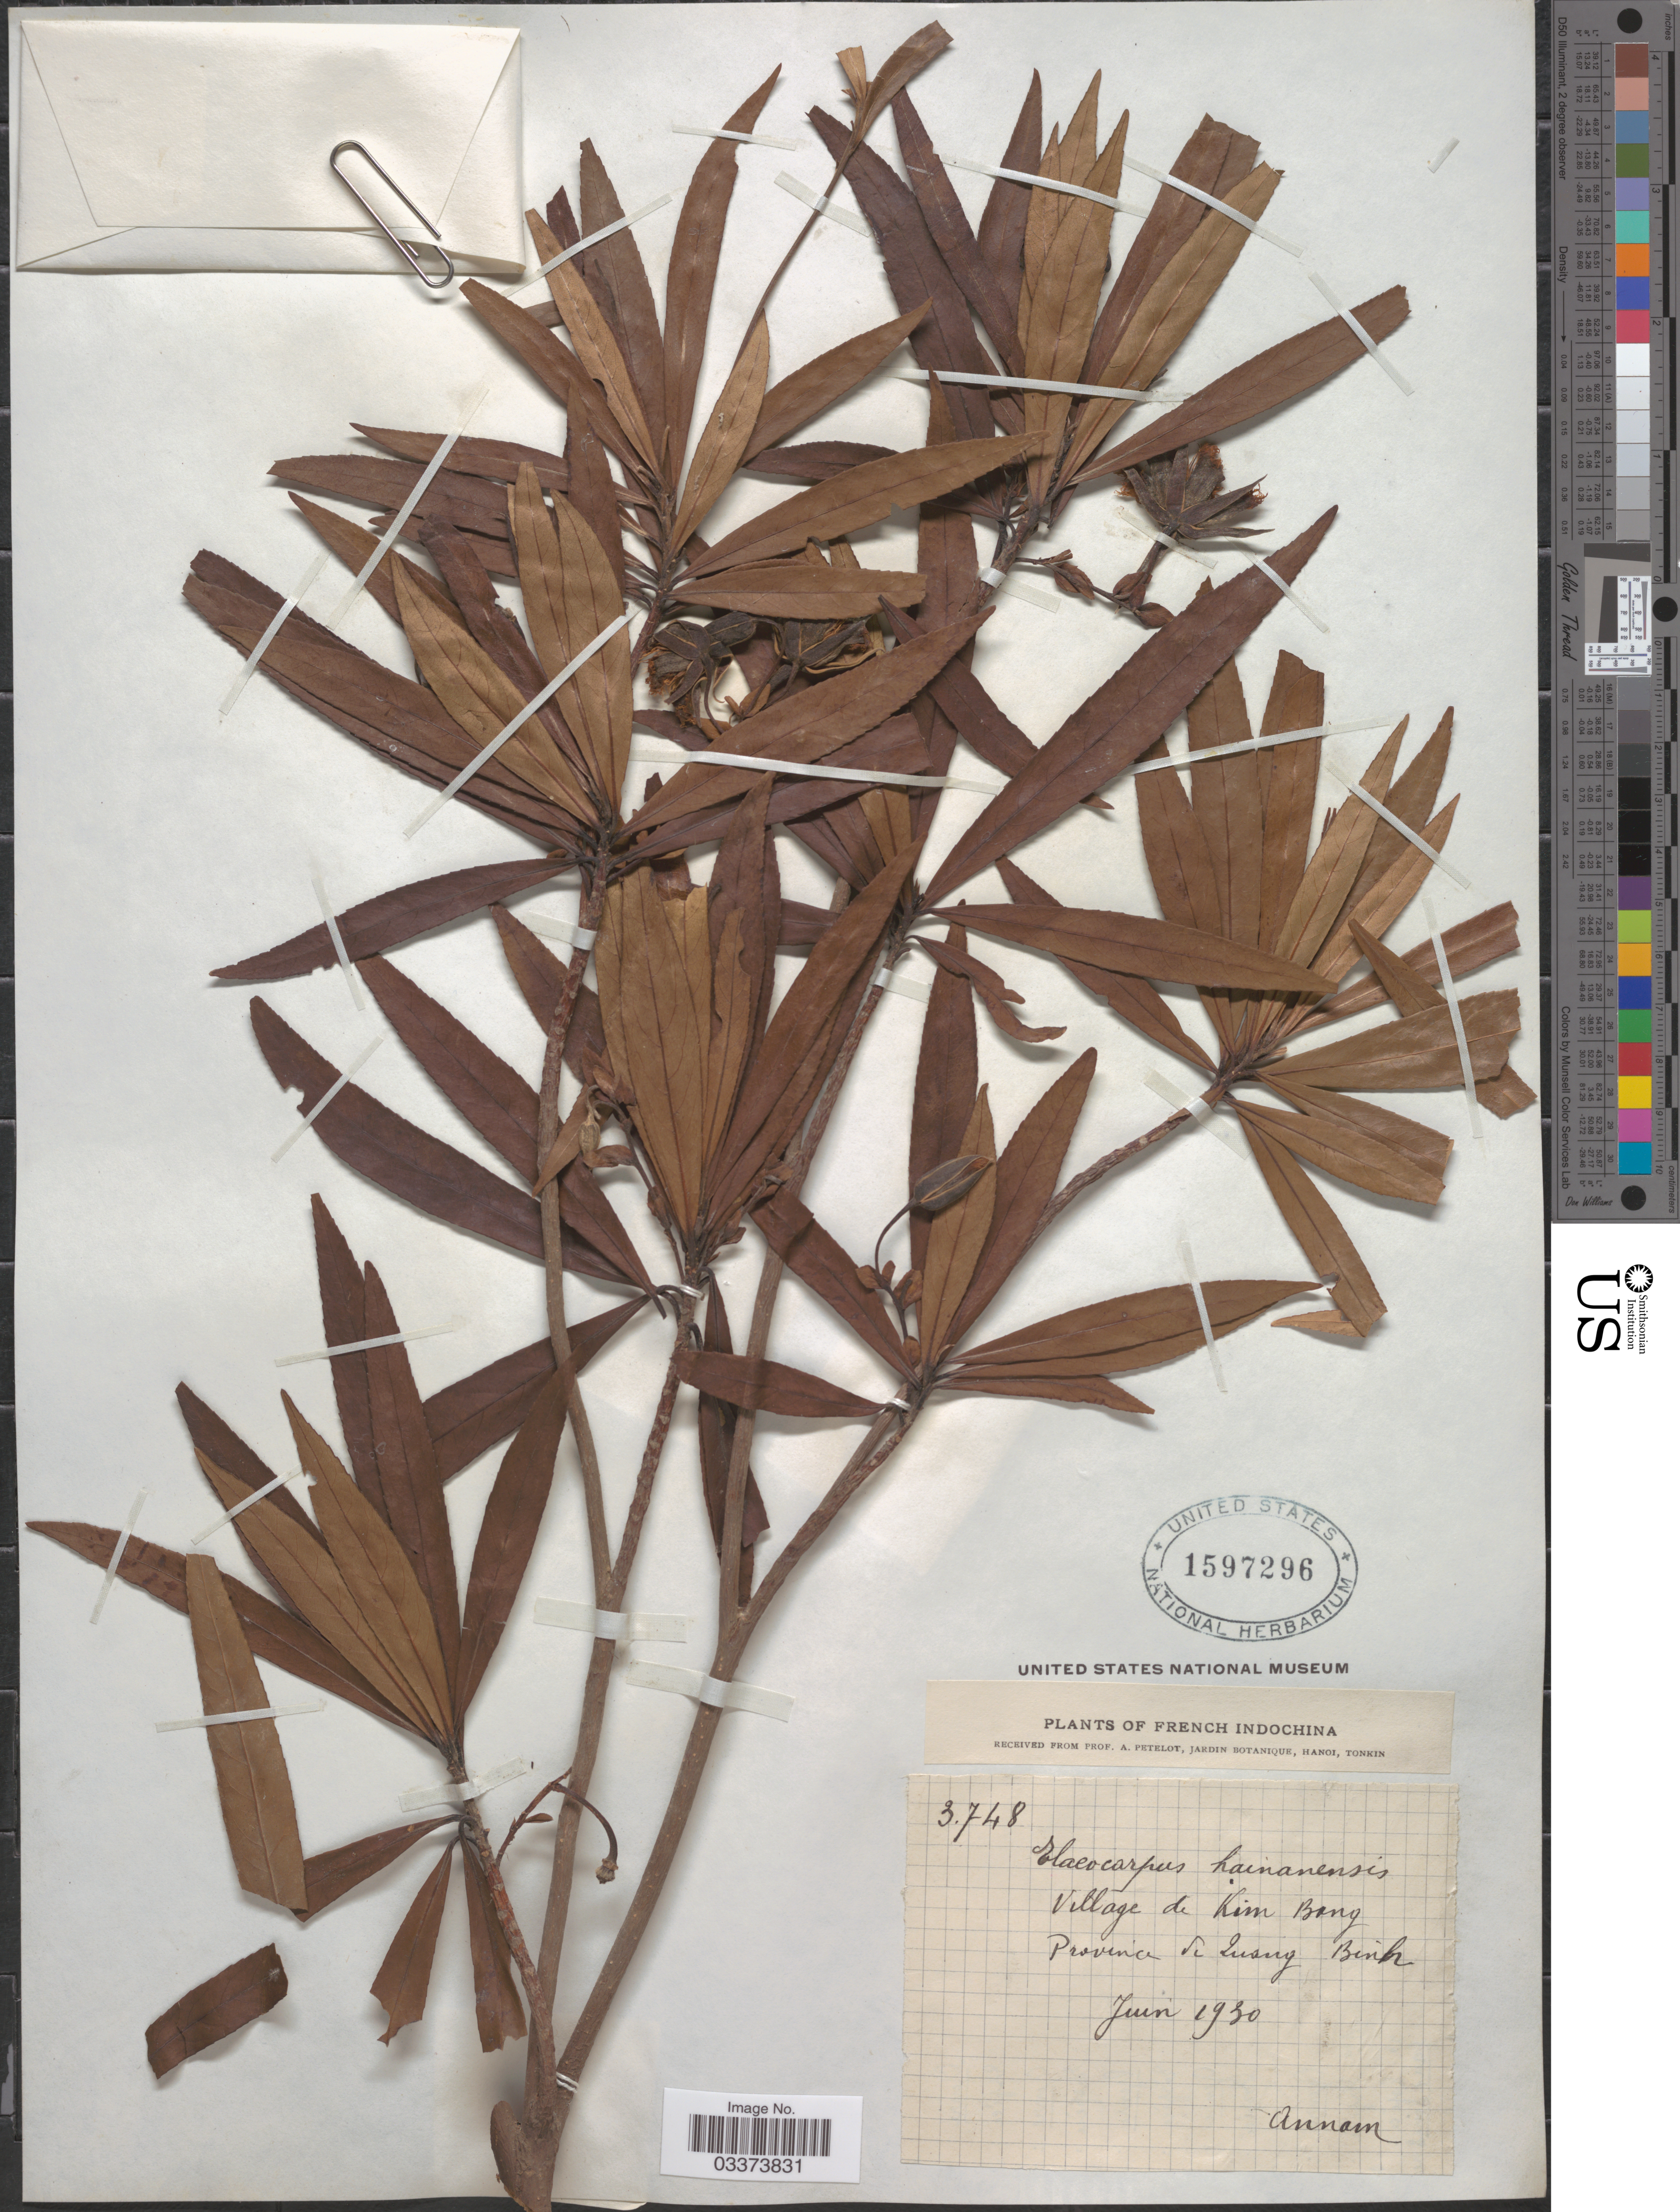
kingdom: Plantae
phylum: Tracheophyta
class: Magnoliopsida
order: Oxalidales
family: Elaeocarpaceae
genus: Elaeocarpus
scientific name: Elaeocarpus hainanensis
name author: Oliv.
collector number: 3748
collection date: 1930-06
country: Vietnam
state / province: Quang Binh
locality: French Indochina, Village de Kim Bong, Province de Quang Binh.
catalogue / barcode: US 1597296